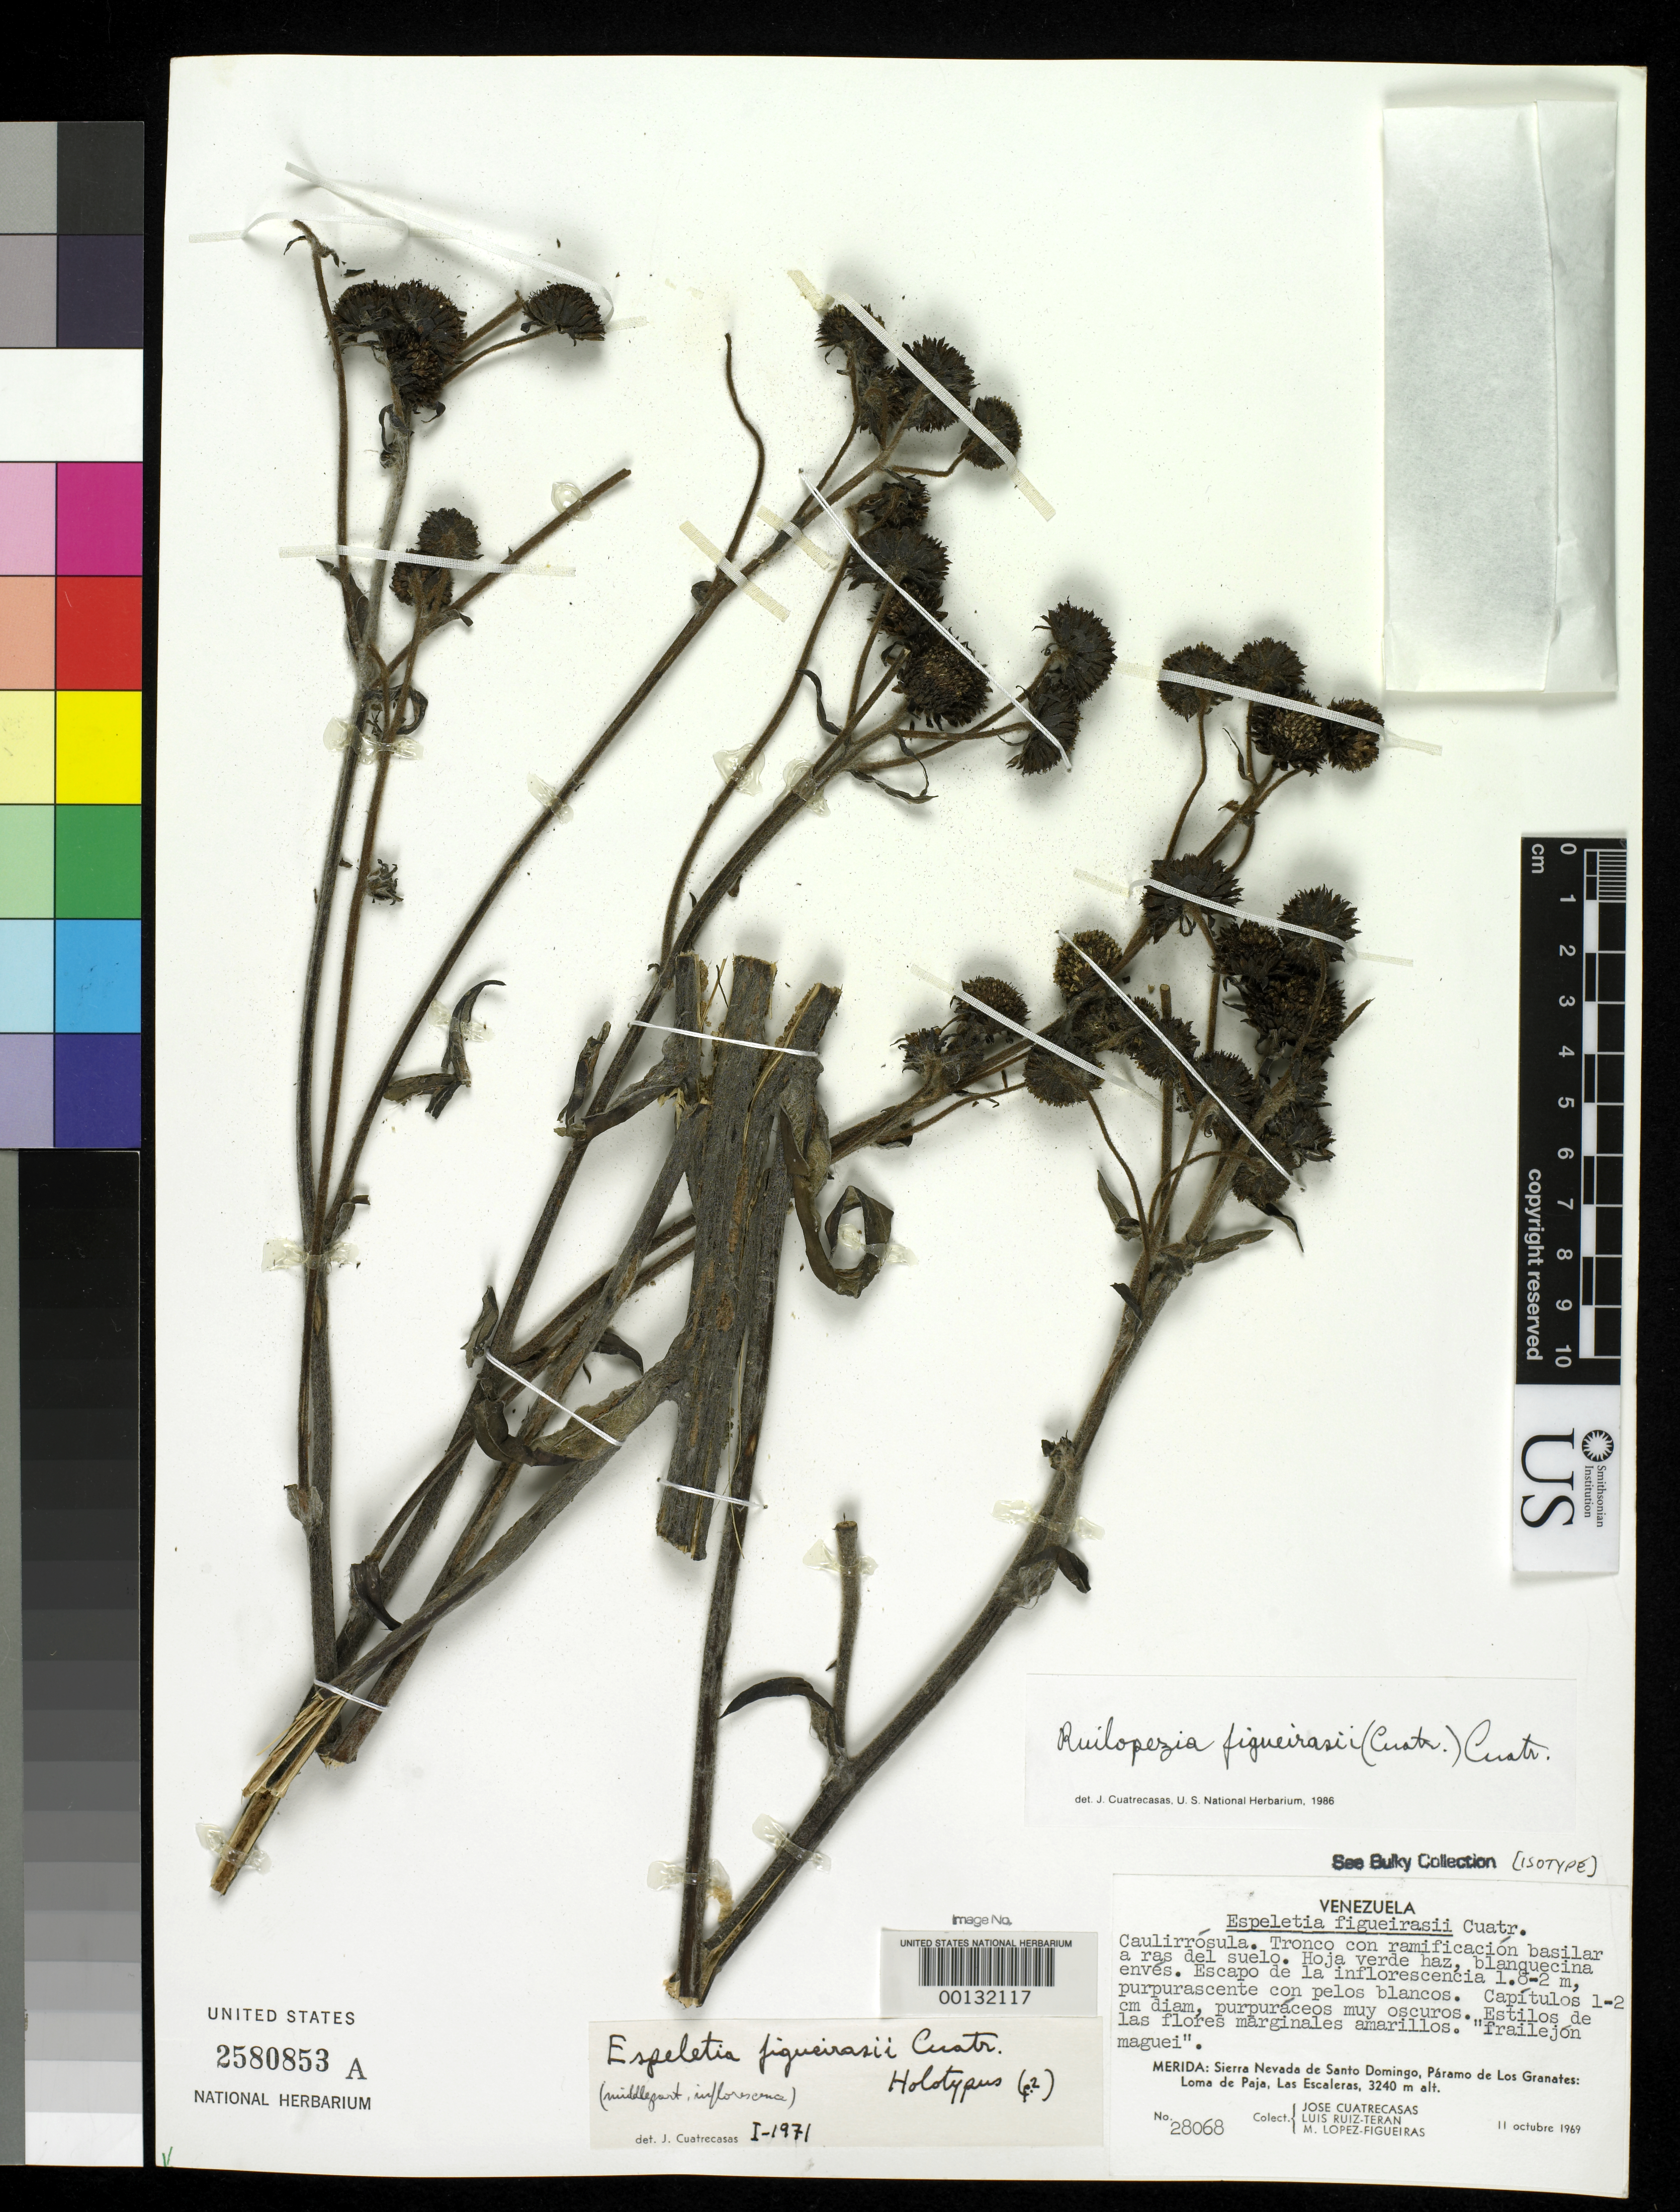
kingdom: Plantae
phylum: Tracheophyta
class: Magnoliopsida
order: Asterales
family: Asteraceae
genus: Ruilopezia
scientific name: Ruilopezia figueirasii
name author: (Cuatrec.) Cuatrec.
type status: Holotype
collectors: J. Cuatrecasas, L. E. Ruíz-Terán & M. López Figueiras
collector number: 28068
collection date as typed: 11 Oct 1969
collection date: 1969-10-11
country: Venezuela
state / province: Mérida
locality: Sierra Nevada de Santo Domingo, Páramo de Los Granates, Loma de Paja, Las Escaleras.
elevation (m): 3240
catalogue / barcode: US 2580853A